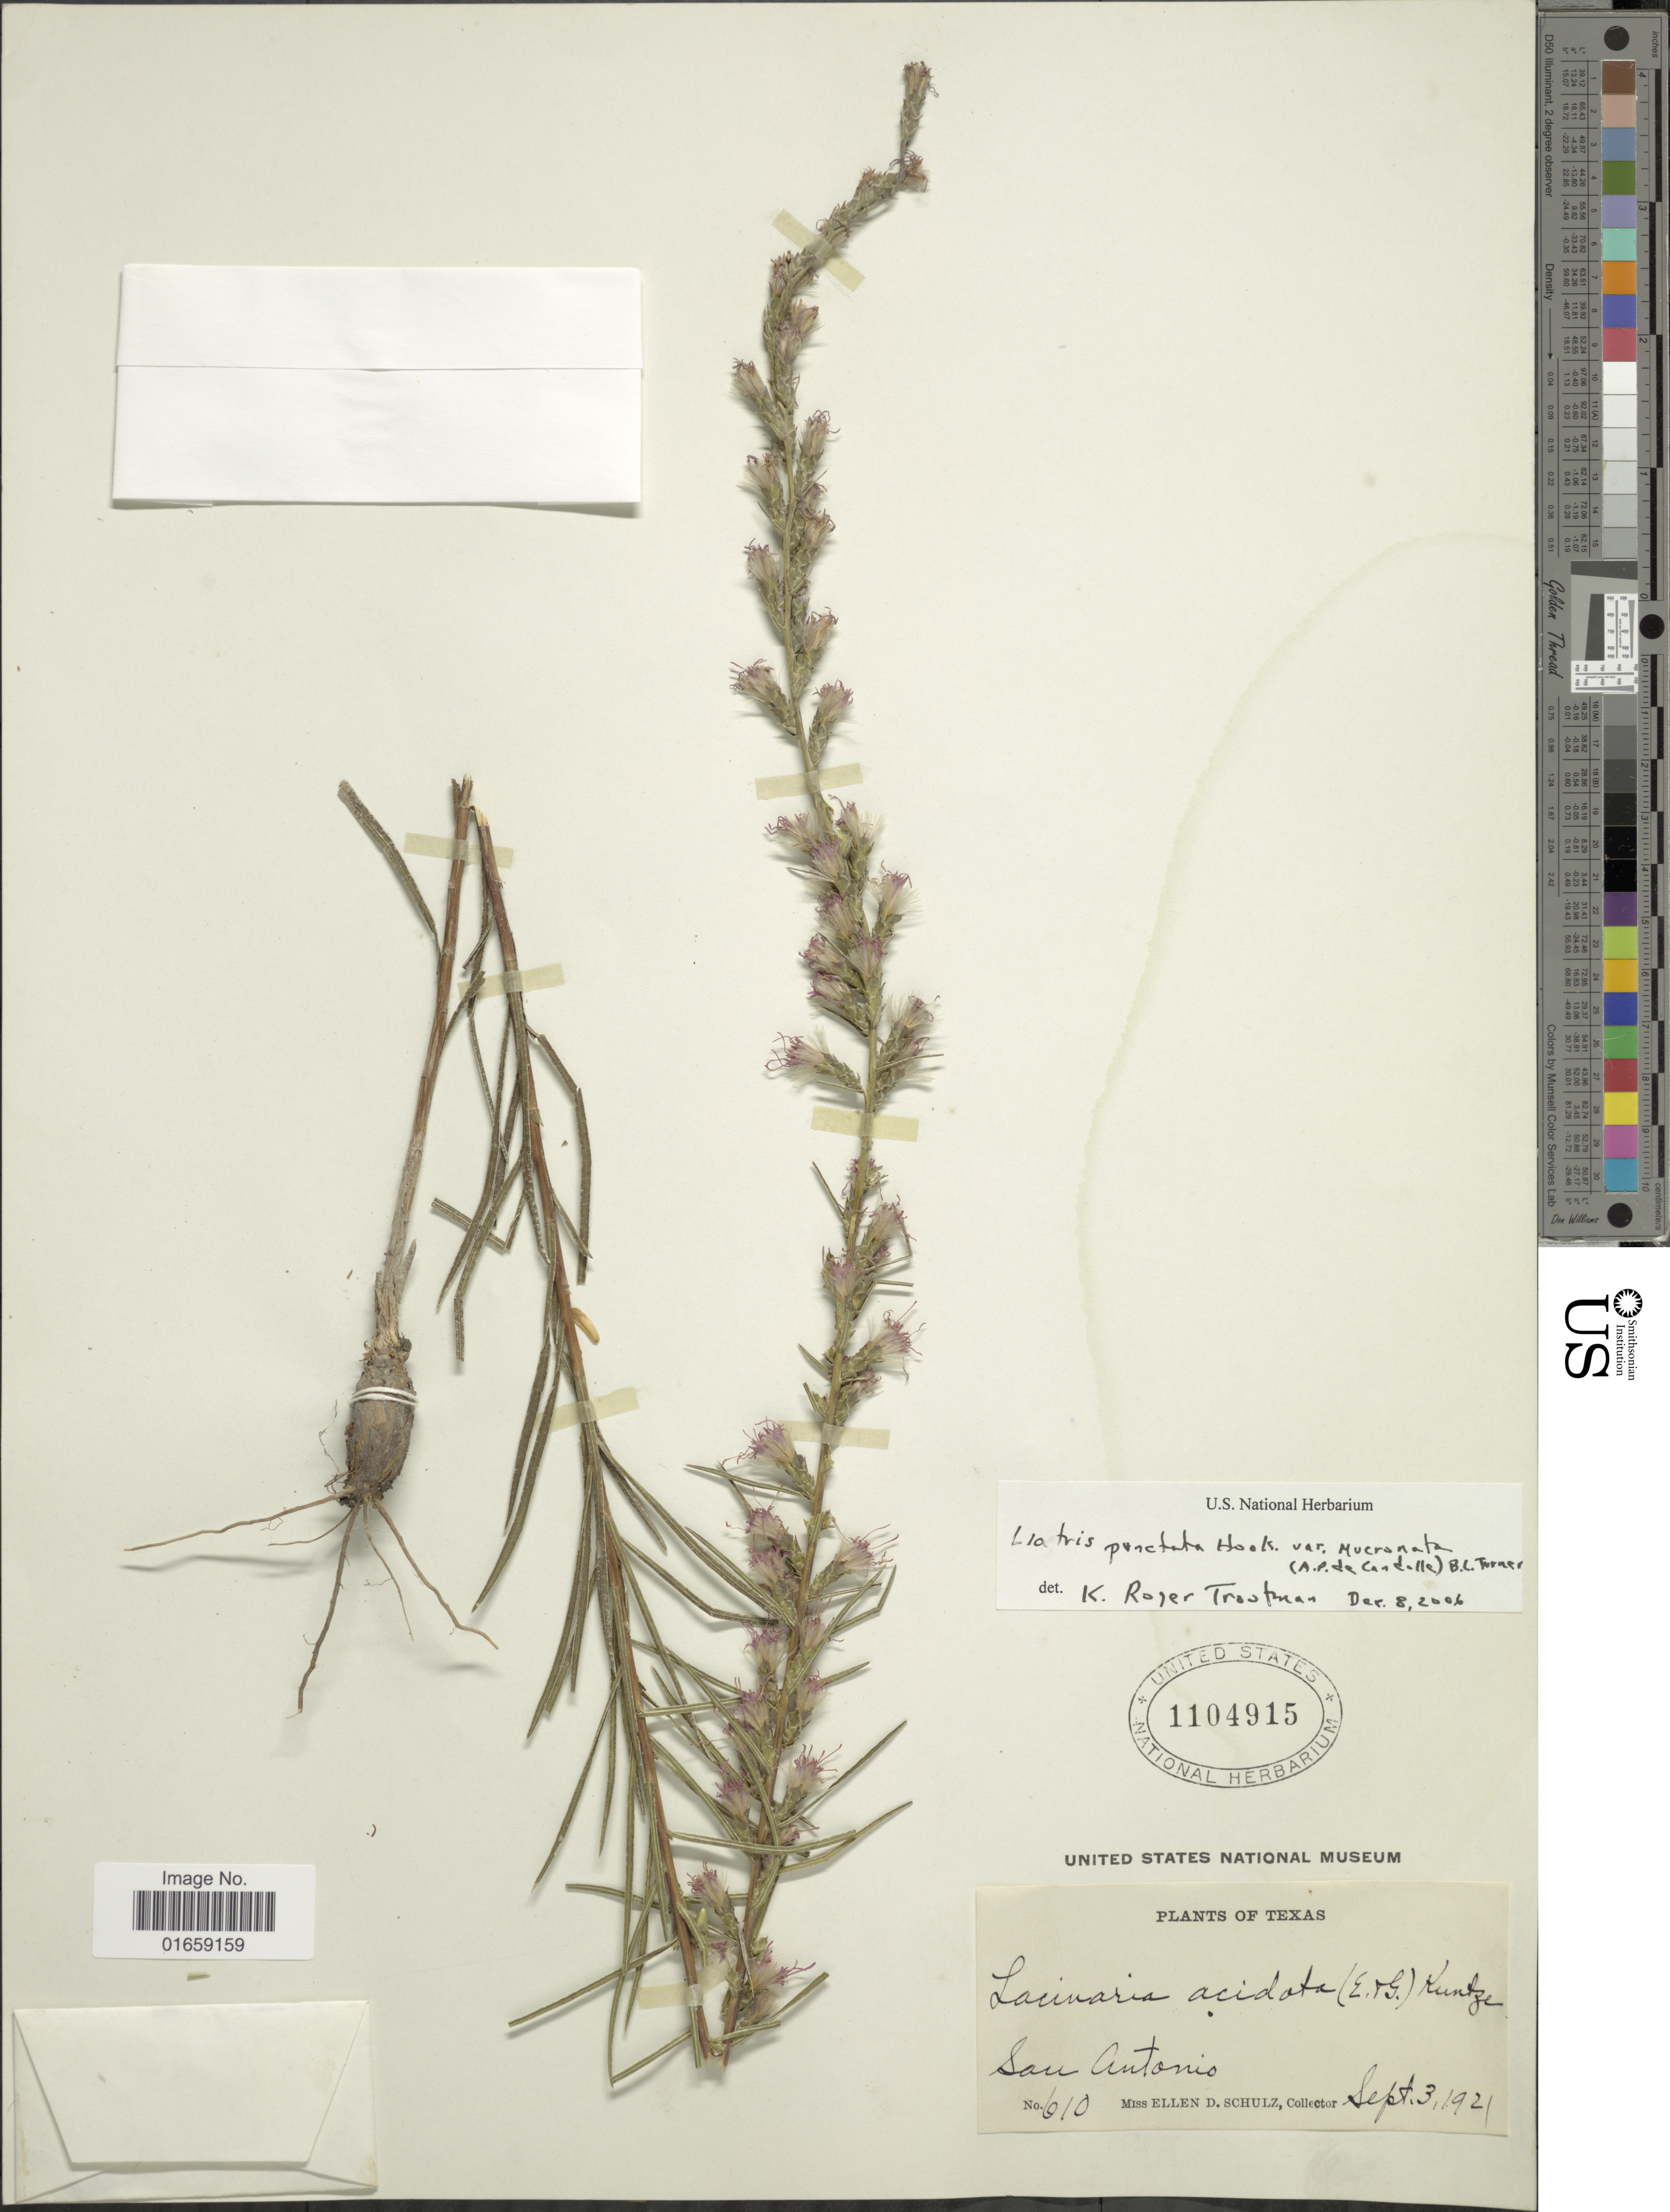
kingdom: Plantae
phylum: Tracheophyta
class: Magnoliopsida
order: Asterales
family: Asteraceae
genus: Liatris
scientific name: Liatris punctata var. mucronata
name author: (DC.) B.L. Turner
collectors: E. D. Schulz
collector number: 610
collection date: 1921-09-03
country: United States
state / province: Texas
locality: San Antonio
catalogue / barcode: US 1104915